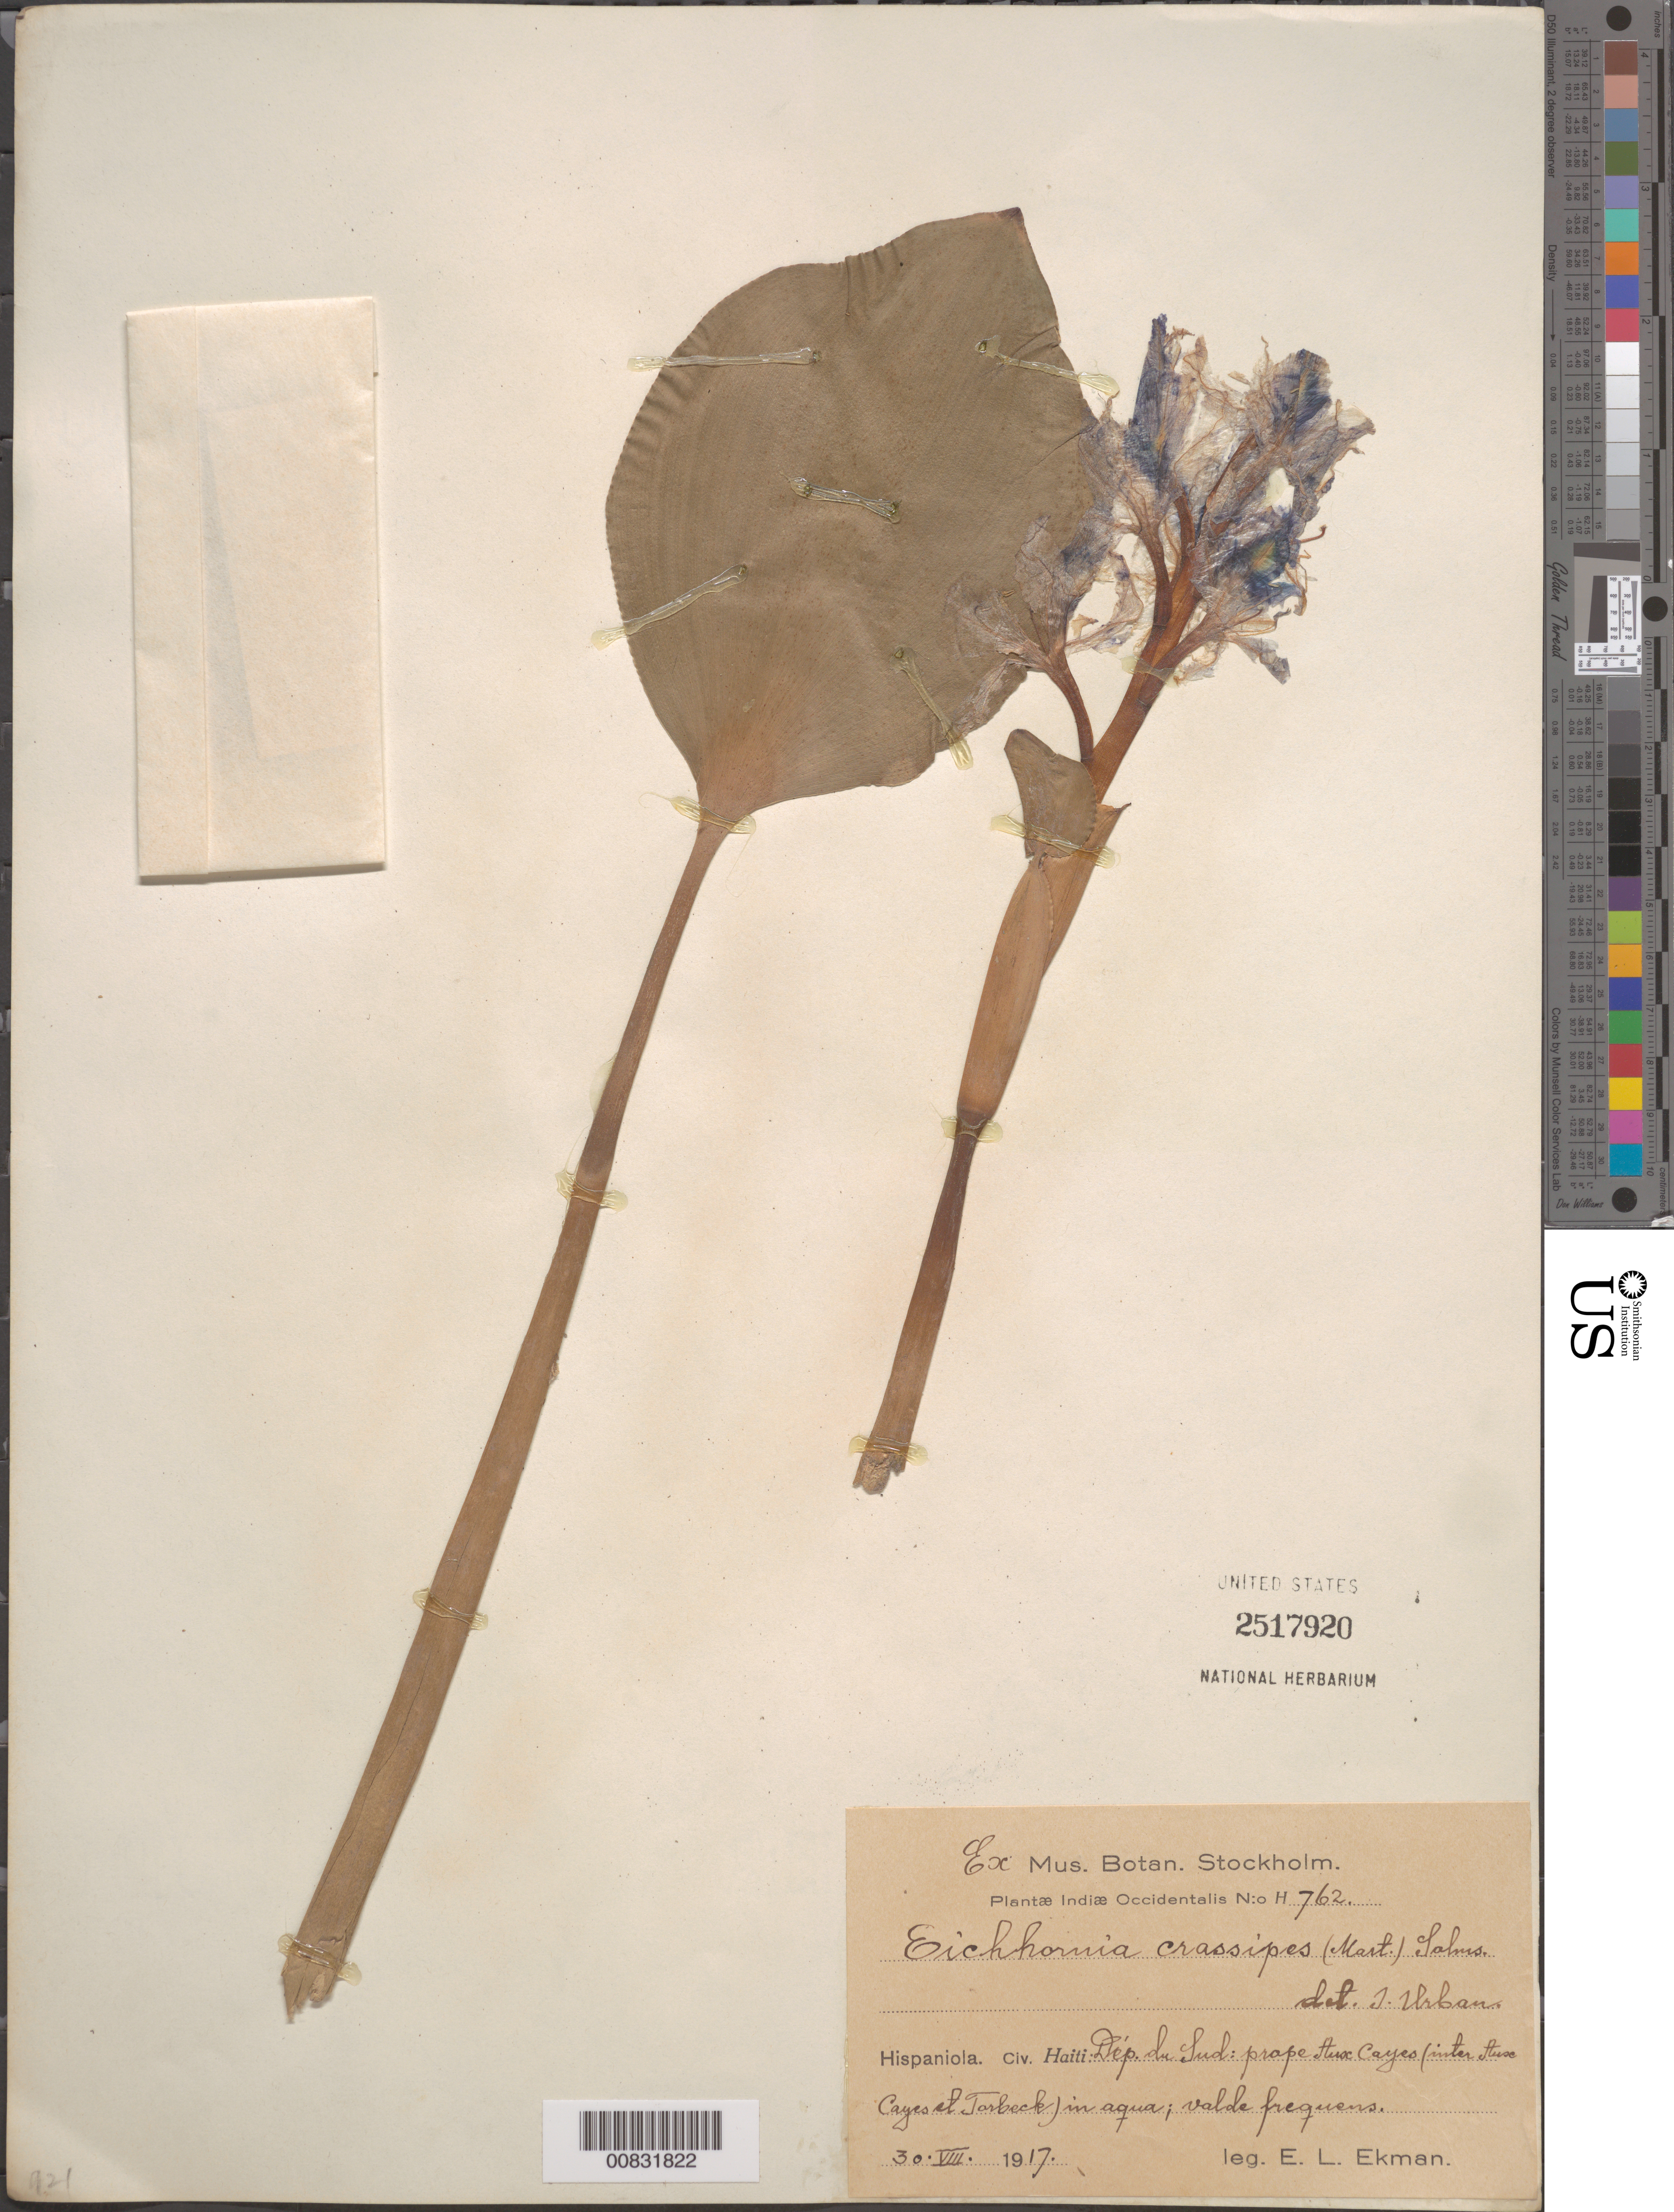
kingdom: Plantae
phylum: Tracheophyta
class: Liliopsida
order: Commelinales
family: Pontederiaceae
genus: Eichhornia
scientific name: Eichhornia crassipes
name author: (Mart.) Solms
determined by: Urban, Ignatz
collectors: E. L. Ekman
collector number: H 762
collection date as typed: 30 Aug 1917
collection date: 1917-08-30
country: Haiti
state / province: Sud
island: Hispaniola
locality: Prope Aux Cayes (inter Aux Cayes at Torbeck) in water.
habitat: In water.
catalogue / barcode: US 2517920